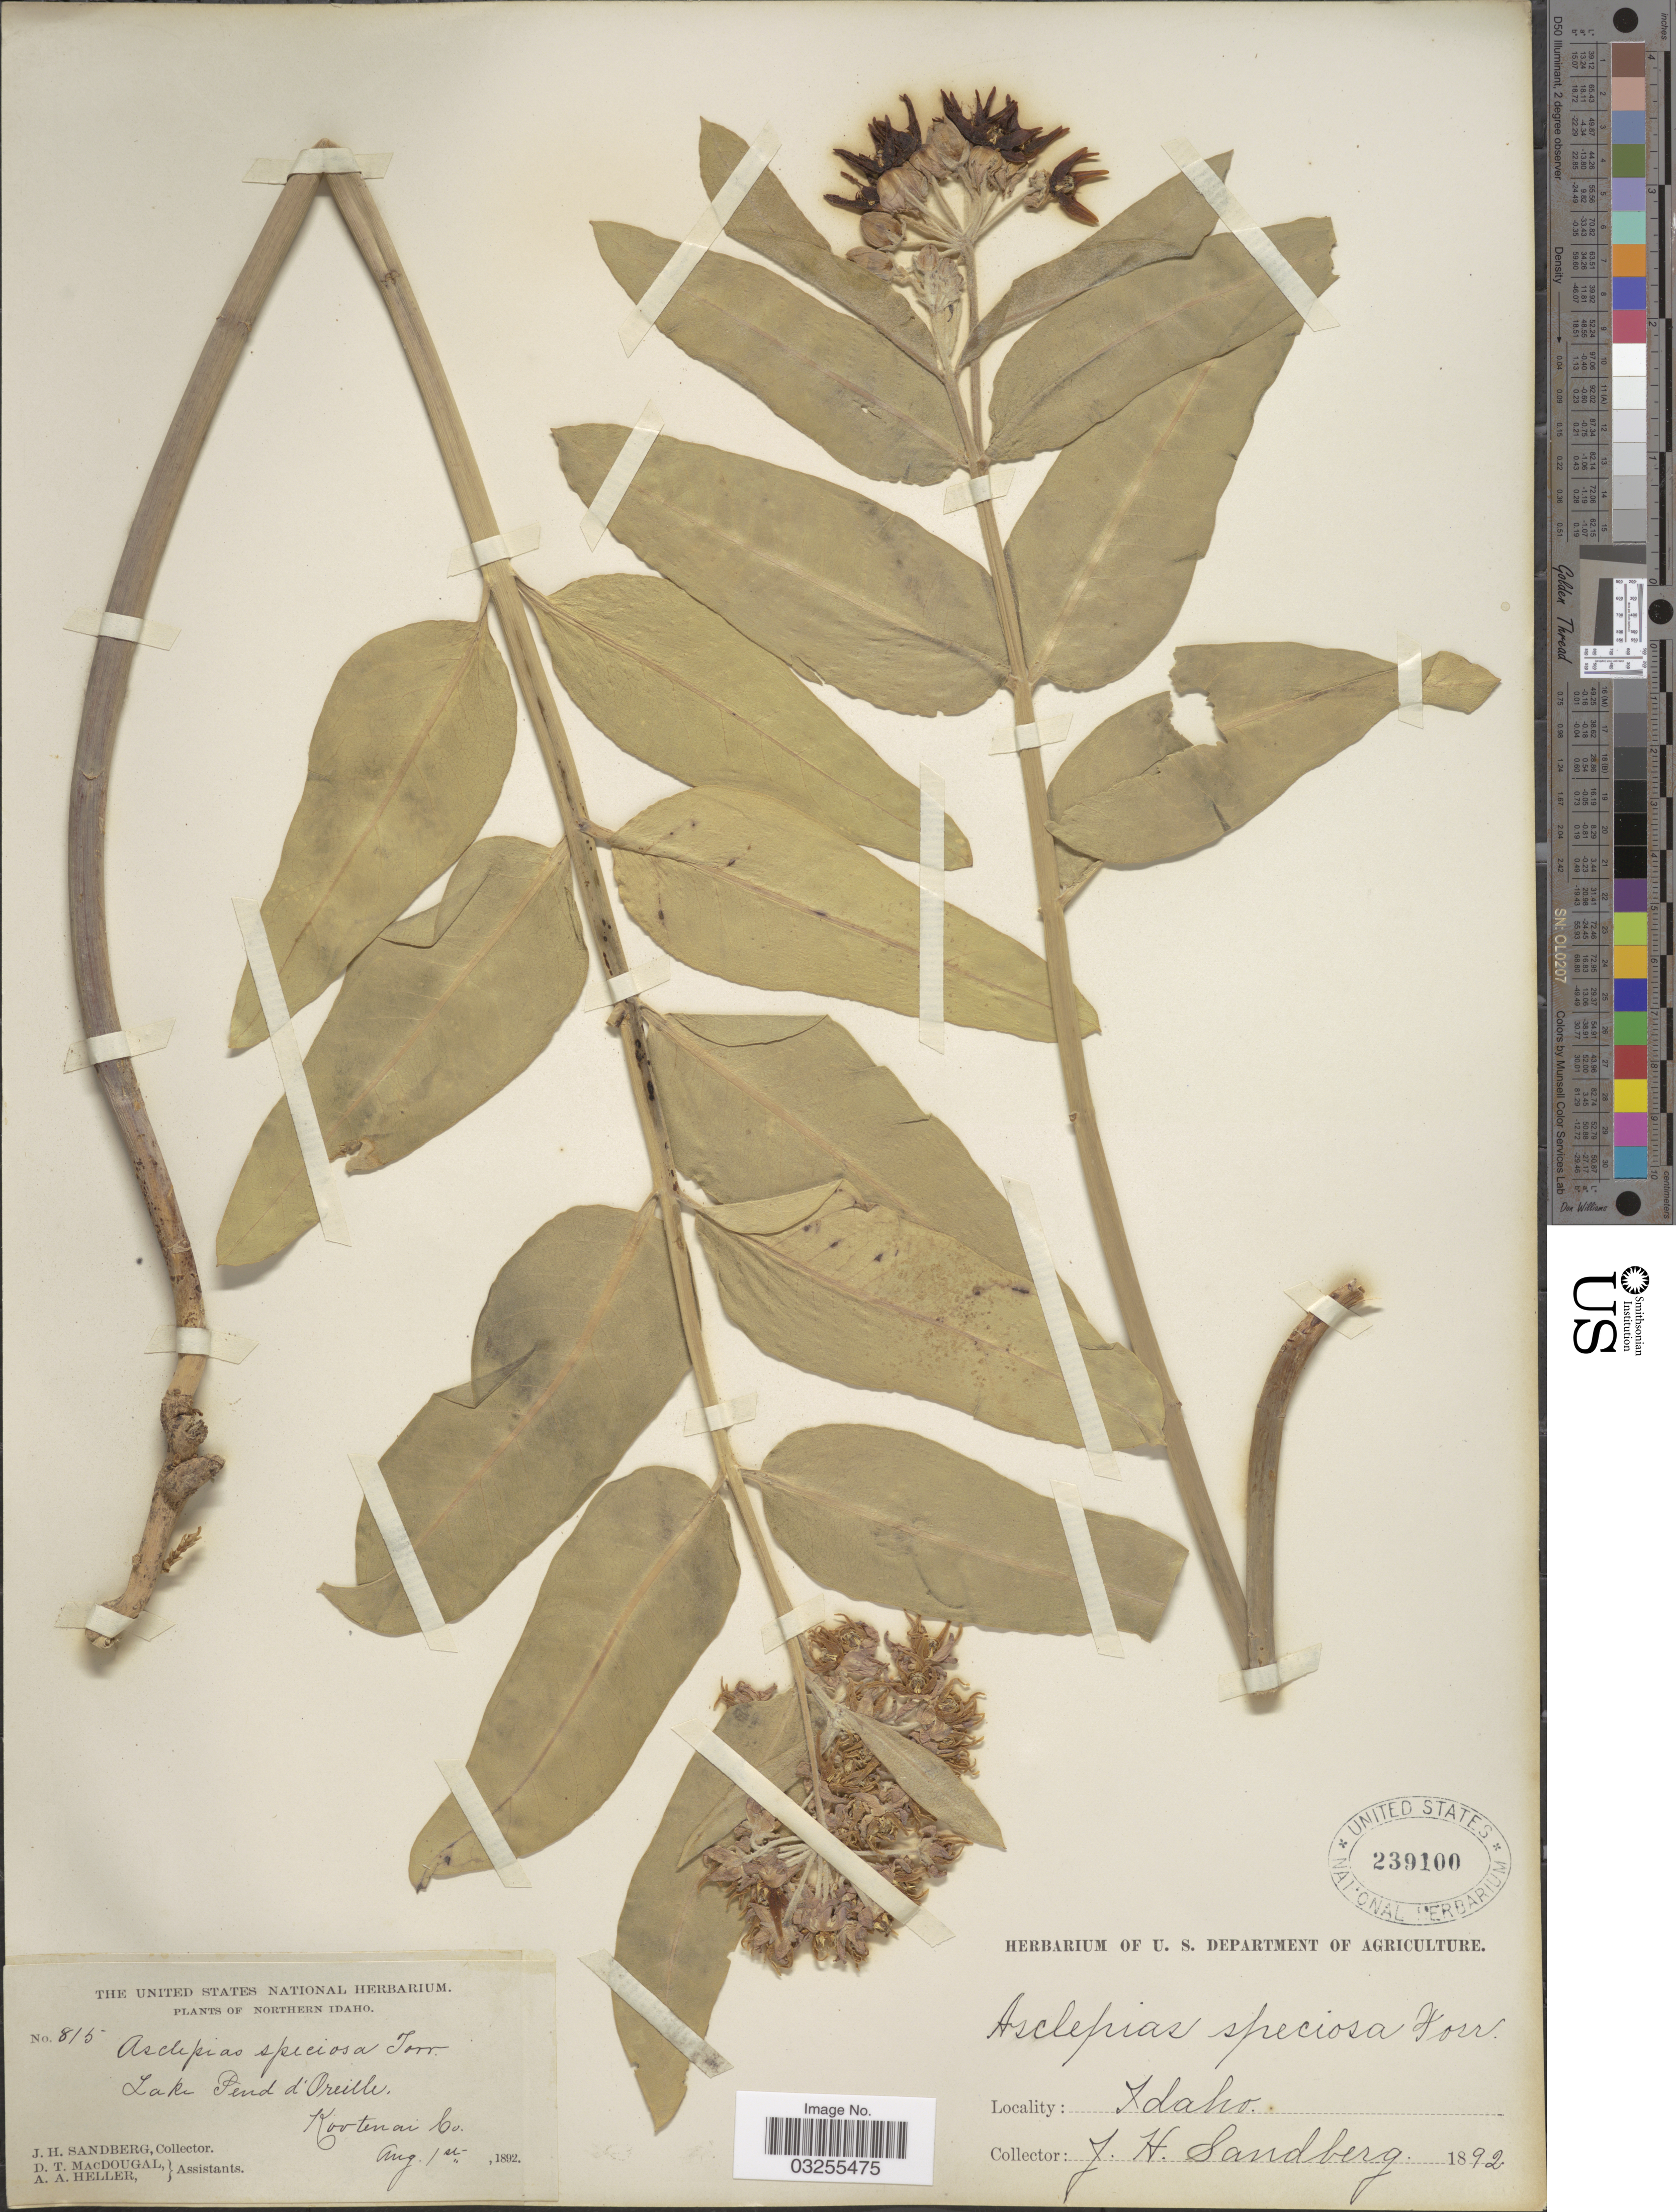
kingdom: Plantae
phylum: Tracheophyta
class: Magnoliopsida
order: Gentianales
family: Apocynaceae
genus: Asclepias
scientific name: Asclepias speciosa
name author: Torr.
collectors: J. H. Sandberg, D. T. MacDougal & A. A. Heller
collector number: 815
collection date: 1892-08-01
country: United States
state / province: Idaho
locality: Northern Idaho, Lake Pend d'Oreille. Kovtenai Co.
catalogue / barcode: US 239100